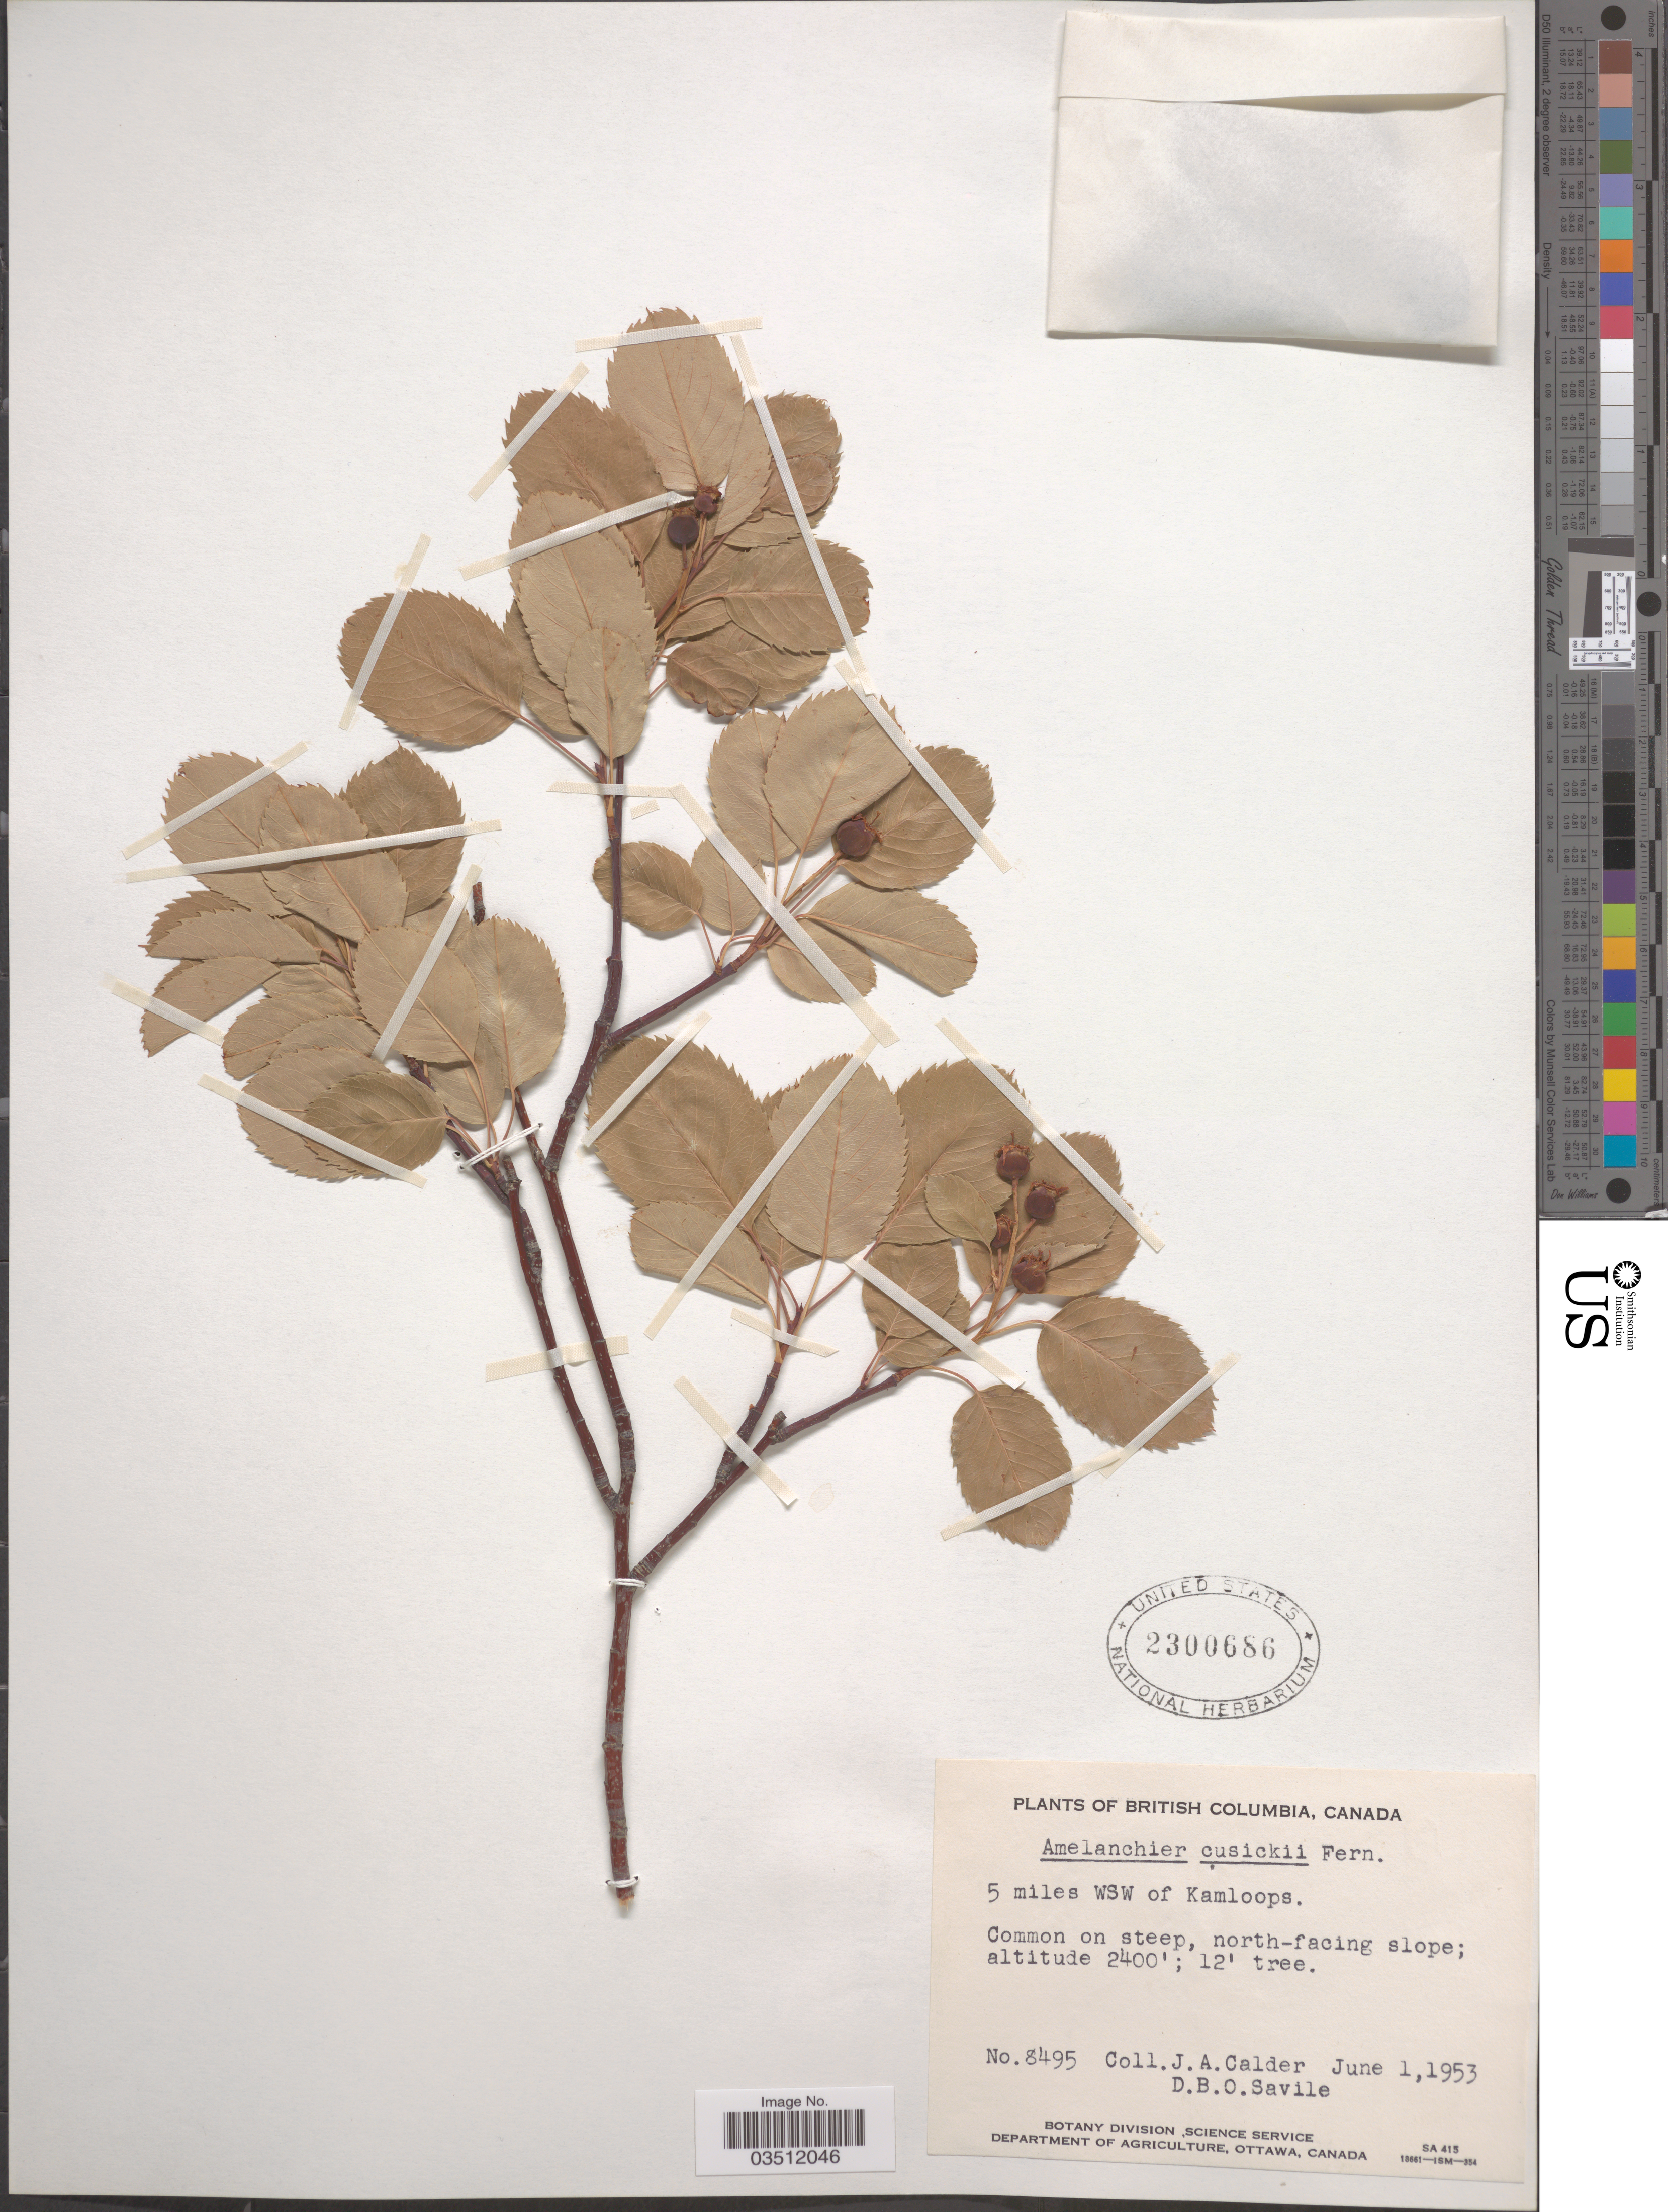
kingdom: Plantae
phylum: Tracheophyta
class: Magnoliopsida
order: Rosales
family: Rosaceae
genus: Amelanchier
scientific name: Amelanchier cusickii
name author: Fernald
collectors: J. A. Calder & D. Savile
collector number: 8495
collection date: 1953-06-01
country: Canada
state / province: British Columbia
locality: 5 miles WSW of Kamloops. Common on steep, north-facing slope.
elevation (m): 732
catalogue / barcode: US 2300686